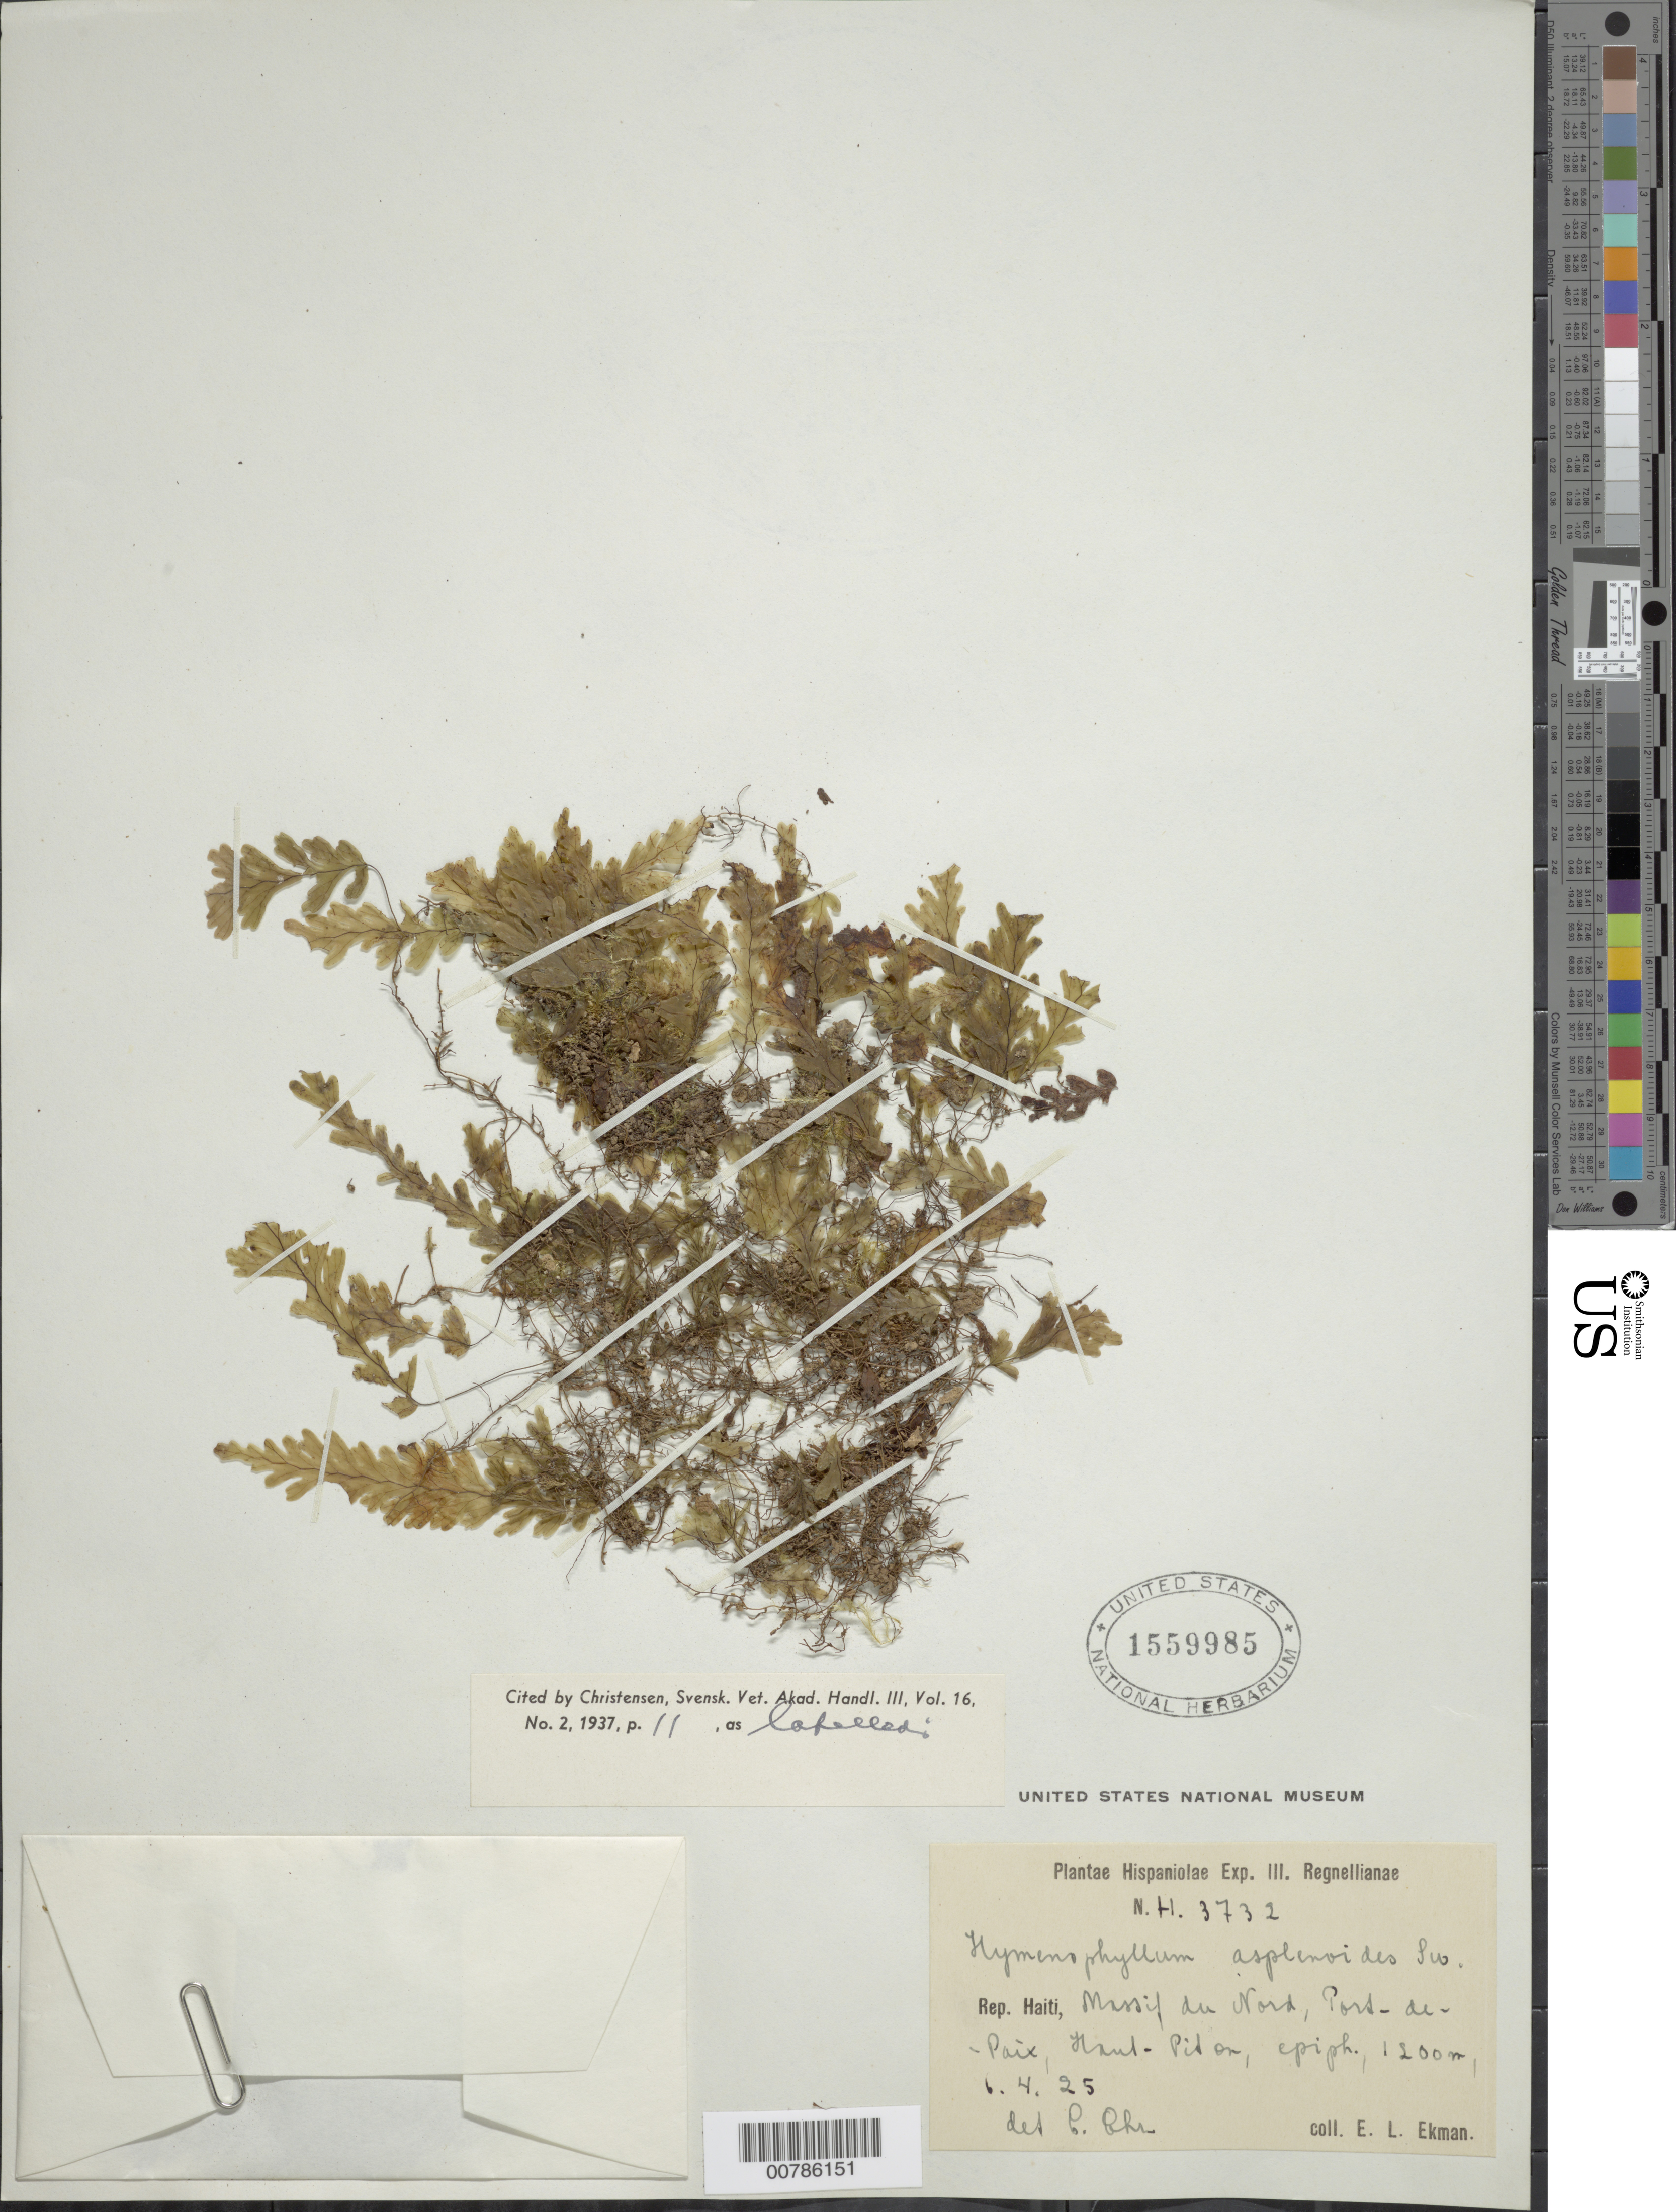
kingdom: Plantae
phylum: Tracheophyta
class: Polypodiopsida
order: Hymenophyllales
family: Hymenophyllaceae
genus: Hymenophyllum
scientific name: Hymenophyllum asplenioides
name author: (Sw.) Sw.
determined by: Christensen, C. F. A.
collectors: E. L. Ekman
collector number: H 3732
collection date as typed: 06 Apr 1925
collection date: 1925-04-06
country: Haiti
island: Hispaniola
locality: Massif du Nord, Port-de-Paix, Haut-Piton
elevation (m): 1200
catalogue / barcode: US 1559985